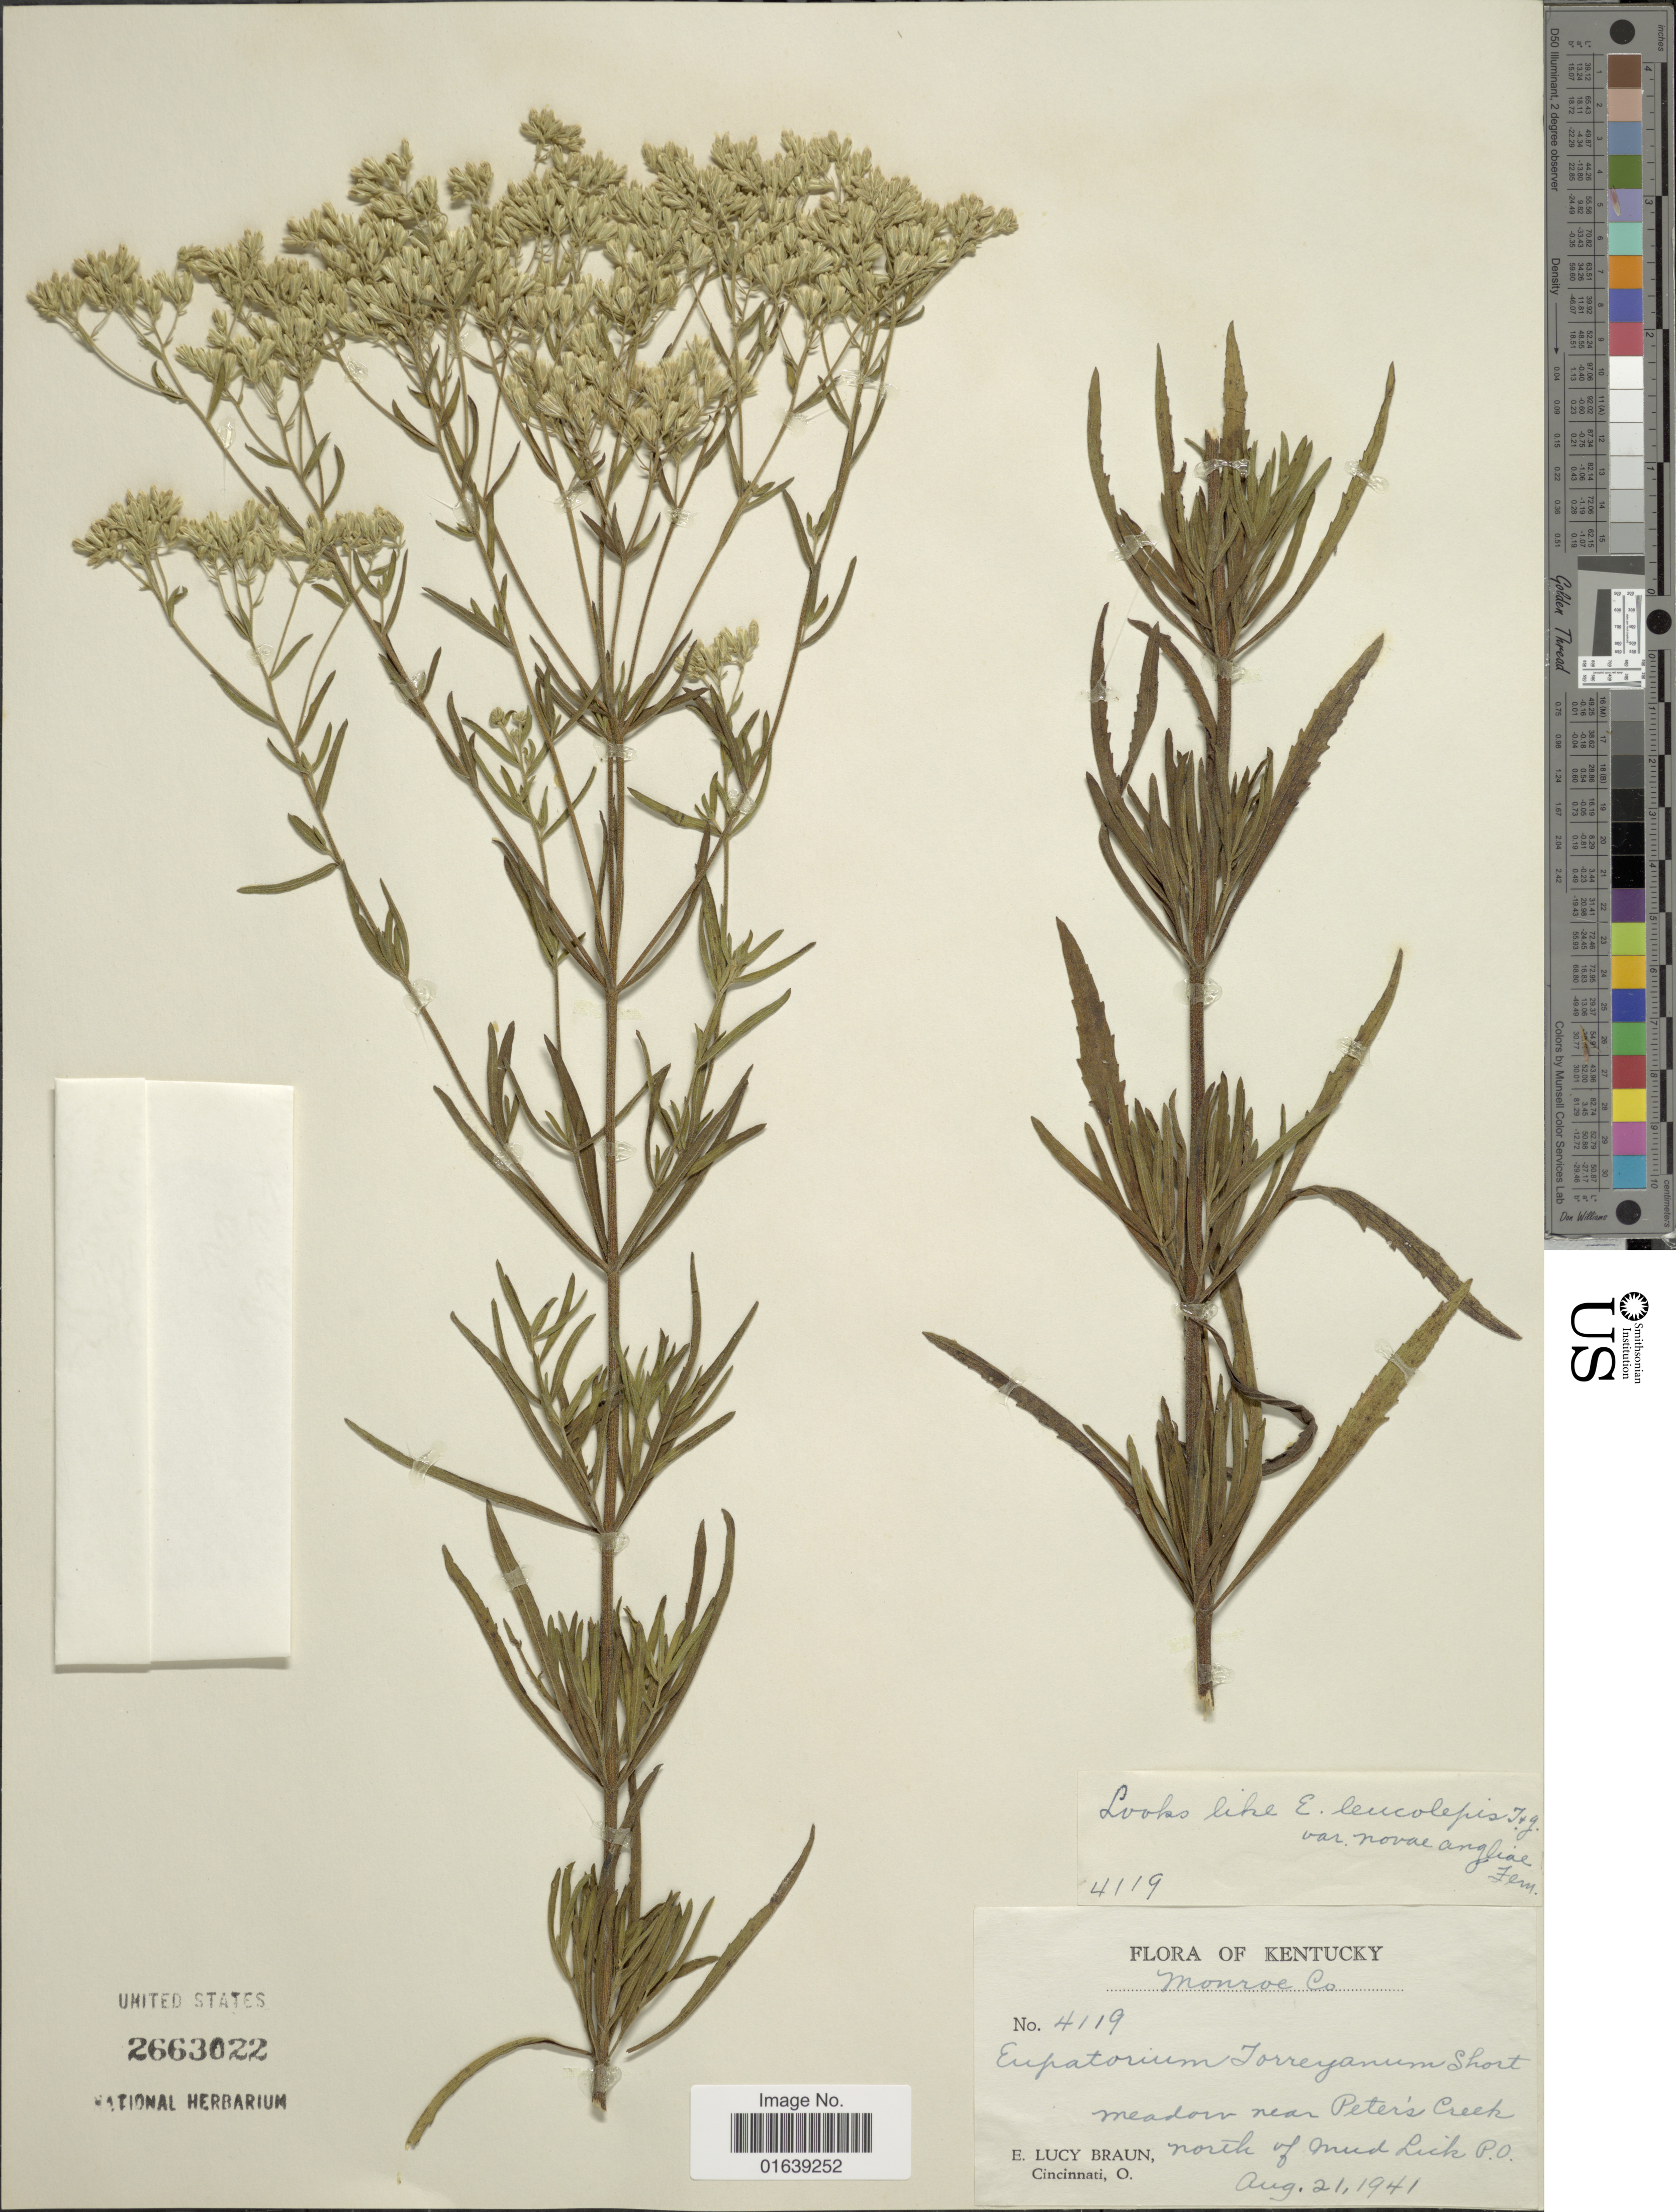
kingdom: Plantae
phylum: Tracheophyta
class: Magnoliopsida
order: Asterales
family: Asteraceae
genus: Eupatorium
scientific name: Eupatorium hyssopifolium var. laciniatum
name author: A. Gray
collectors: E. L. Braun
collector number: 4119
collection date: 1941-08-21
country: United States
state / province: Kentucky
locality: Meadow near Peter's Creek. north of Mud Lick, P.O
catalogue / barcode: US 2663022